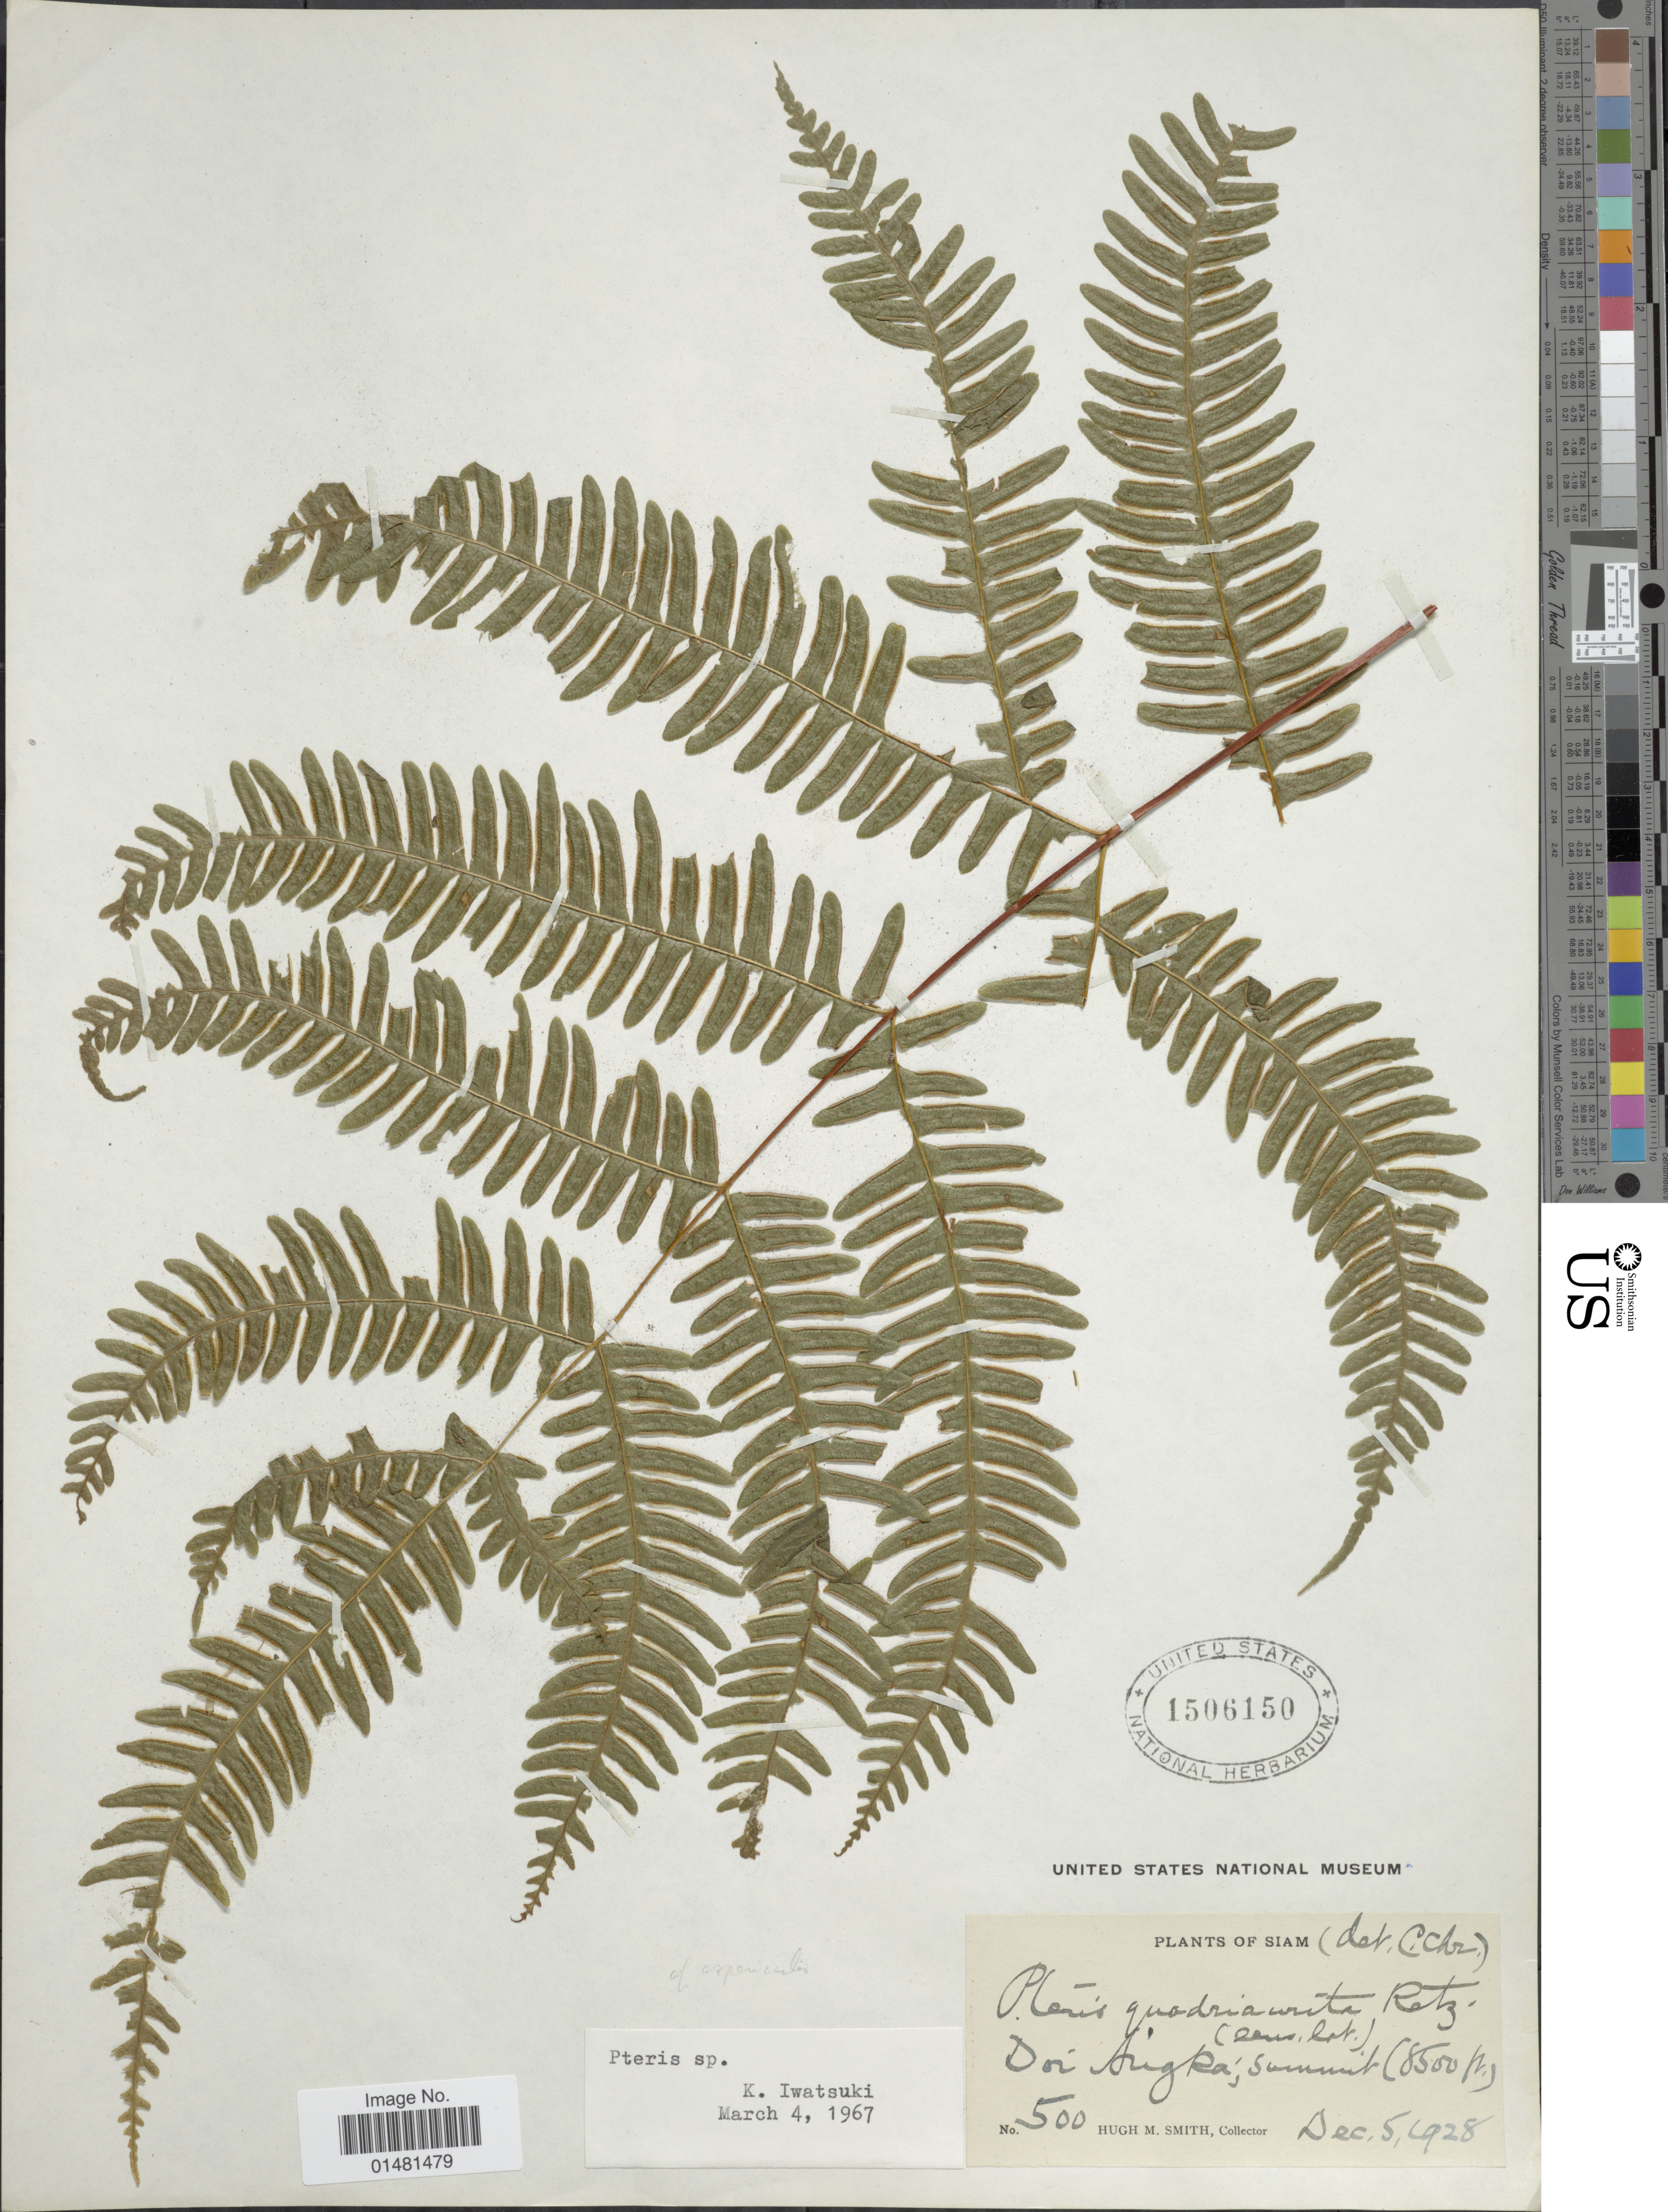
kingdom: Plantae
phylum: Tracheophyta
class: Polypodiopsida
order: Polypodiales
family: Pteridaceae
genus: Pteris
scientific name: Pteris sp.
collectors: H. M. Smith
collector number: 500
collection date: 1928-12-05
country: Thailand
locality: Siam, Doi Angka; summit.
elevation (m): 2591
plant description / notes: Corrected "Doi Sigka" to Doi Angka.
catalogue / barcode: US 1506150